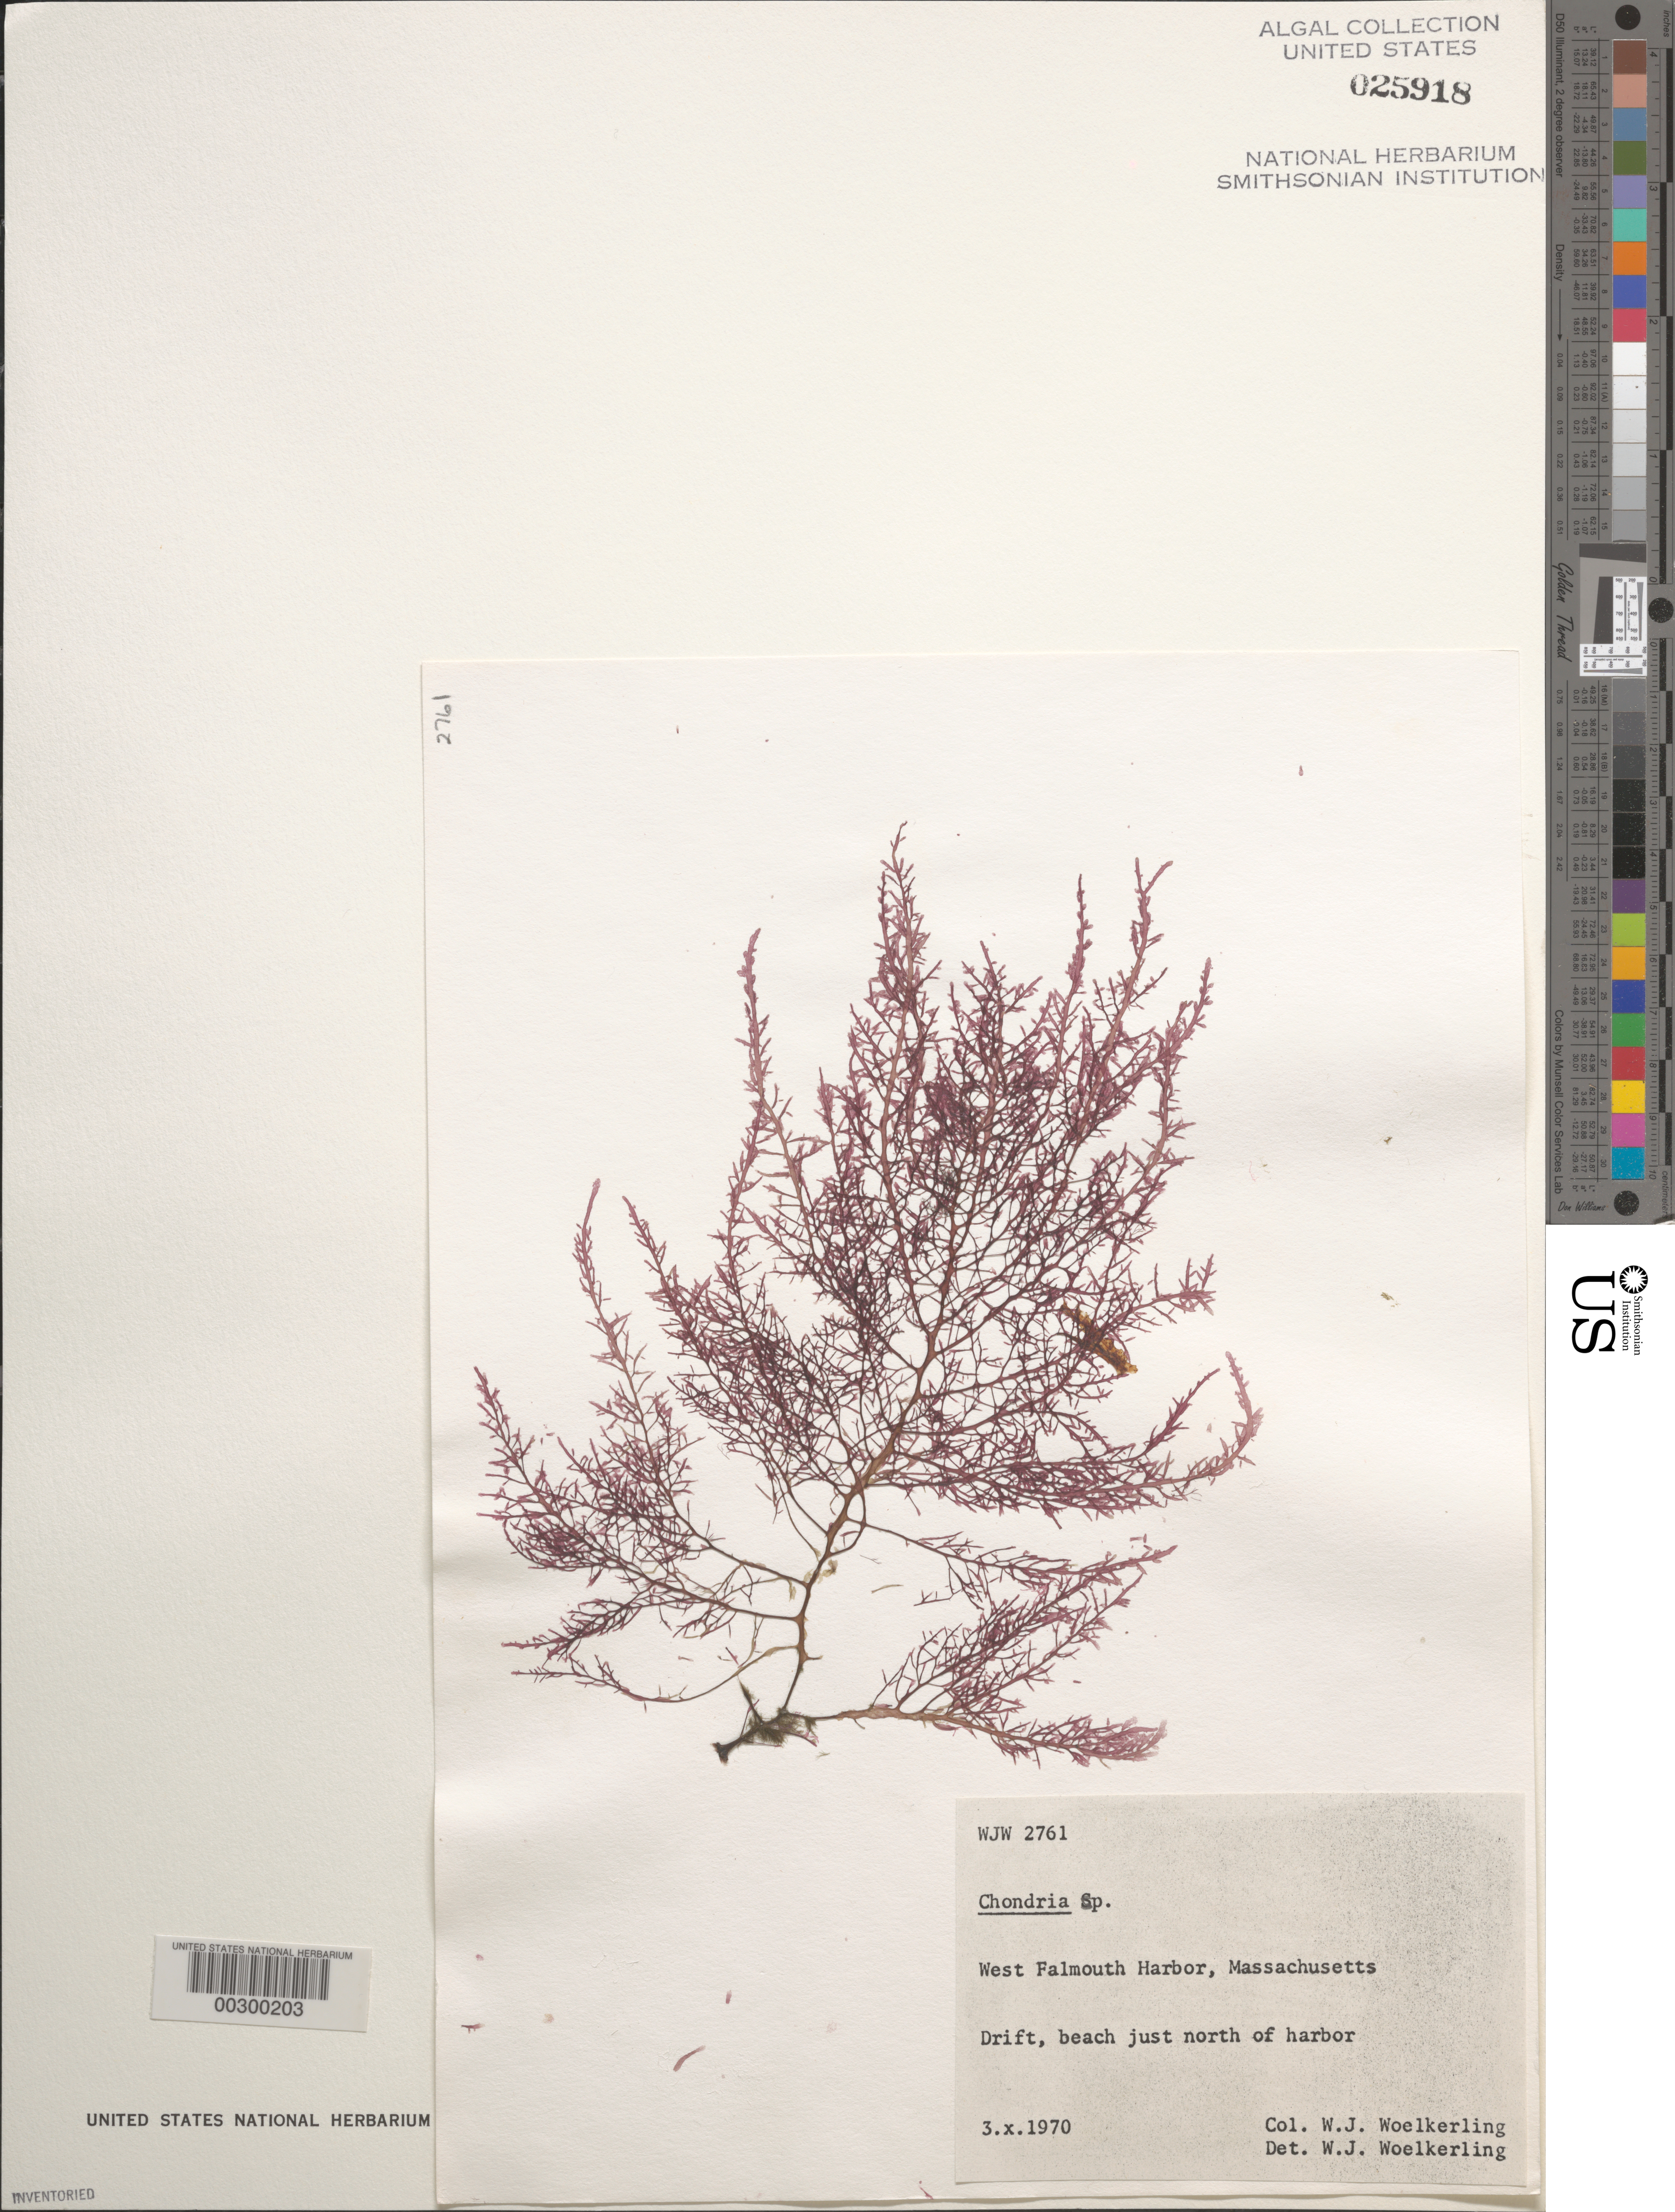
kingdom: Plantae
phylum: Rhodophyta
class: Florideophyceae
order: Ceramiales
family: Rhodomelaceae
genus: Chondria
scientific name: Chondria sp.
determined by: Woelkerling, W. J.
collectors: W. Woelkerling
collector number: WJW 2761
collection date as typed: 03 Oct 1970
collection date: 1970-10-03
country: United States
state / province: Massachusetts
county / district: Barnstable County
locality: West Falmouth Harbor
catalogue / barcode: US 25918